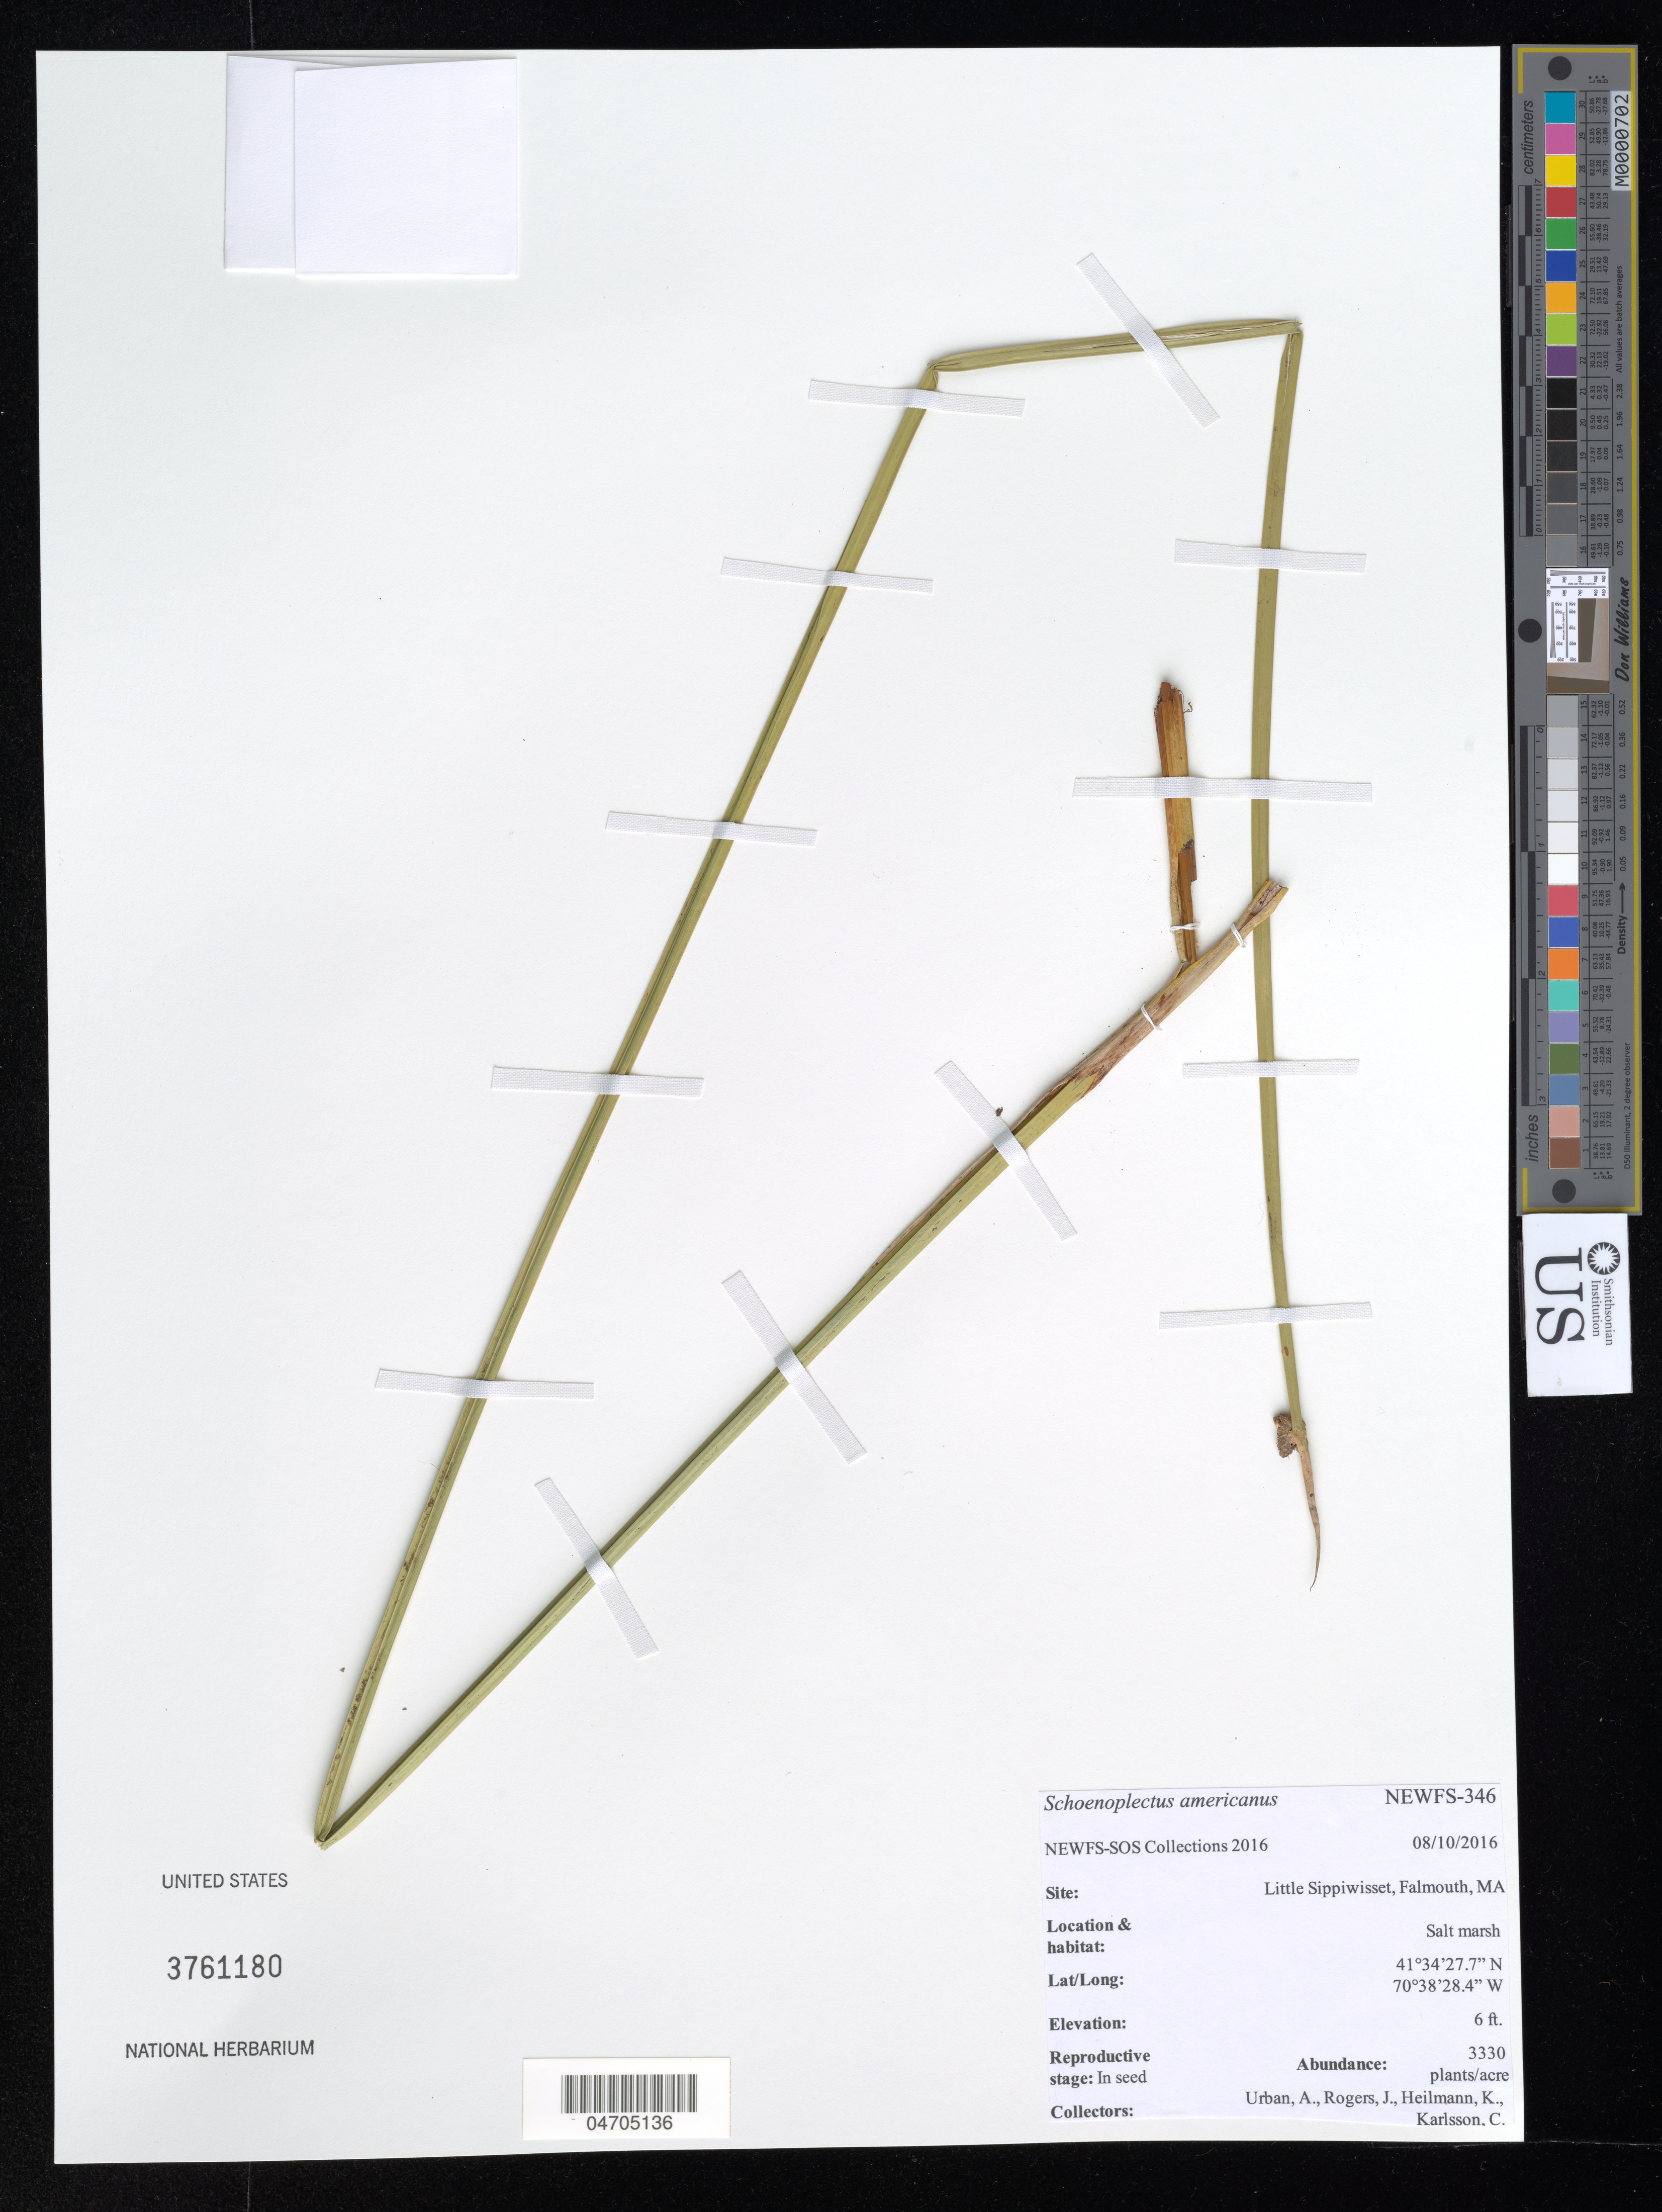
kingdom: Plantae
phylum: Tracheophyta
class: Liliopsida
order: Poales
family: Cyperaceae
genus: Schoenoplectus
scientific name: Schoenoplectus americanus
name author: (Pers.) Volkart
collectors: A. Urban, J. Rogers, K. Heilmann & C. Karlsson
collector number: NEWFS-346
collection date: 2016-08-10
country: United States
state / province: Massachusetts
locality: Site: Little Sippiwisset, Falmouth, MA. Salt marsh.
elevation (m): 2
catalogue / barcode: US 3761180